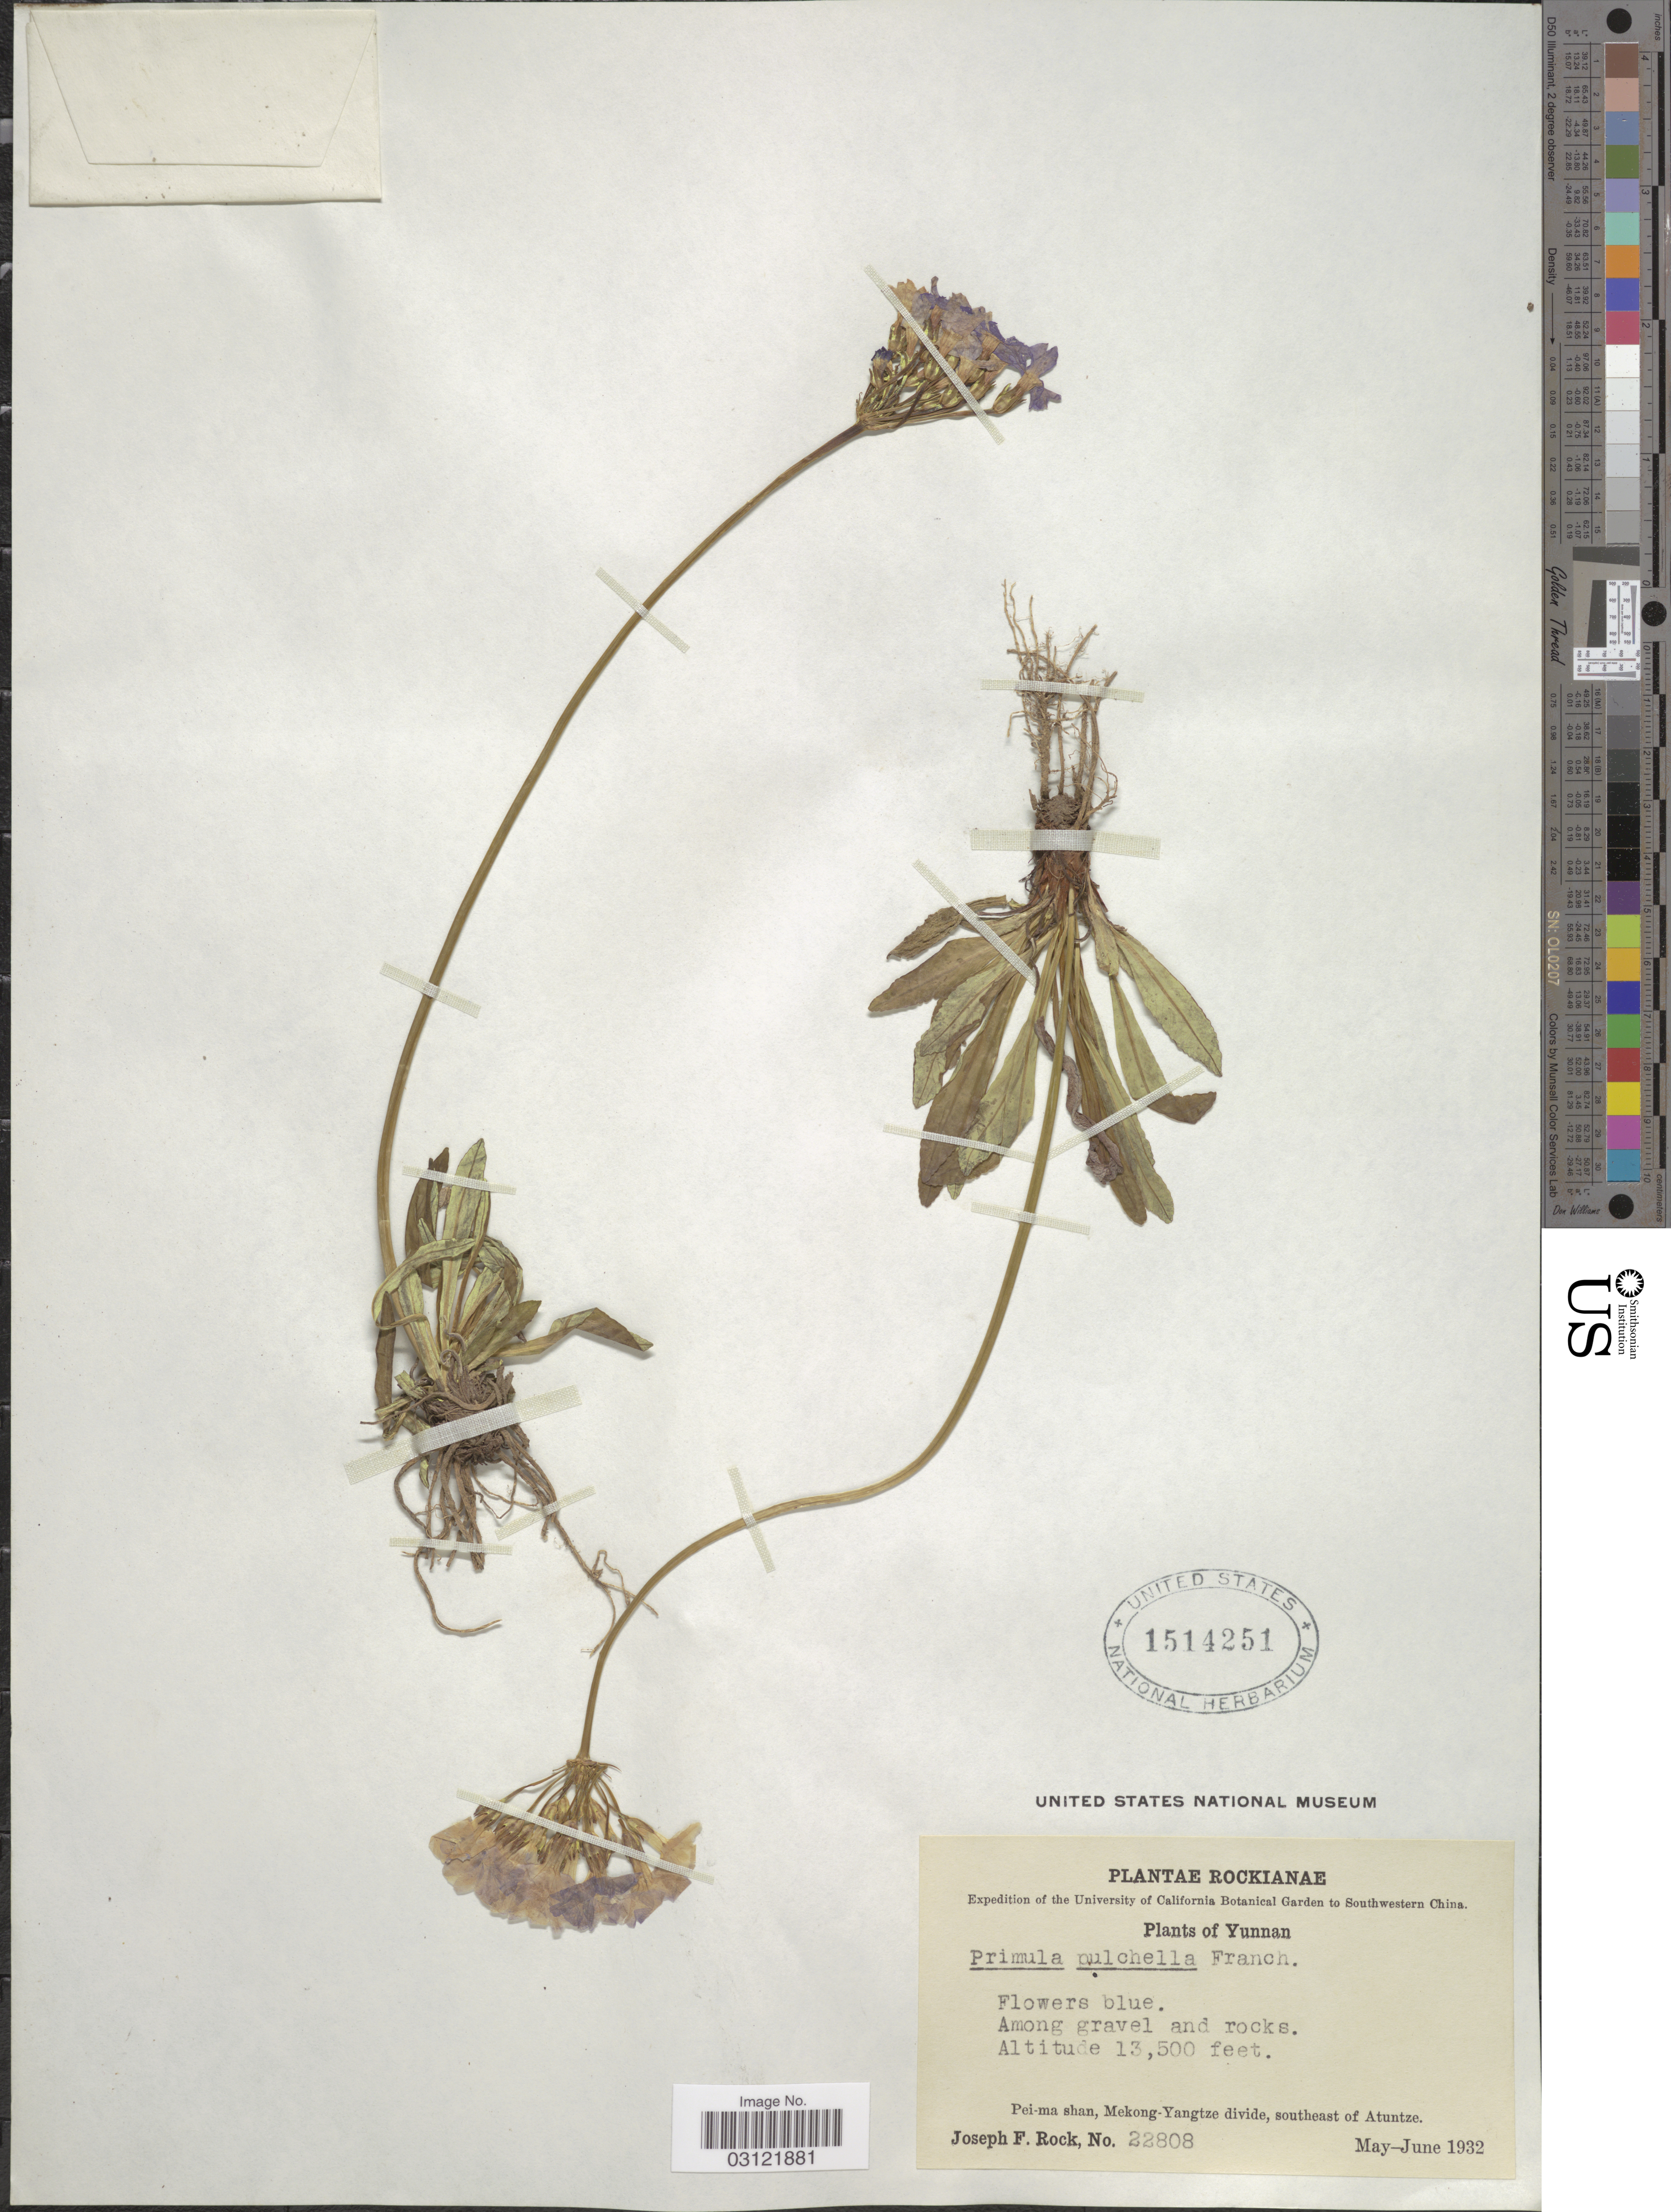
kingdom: Plantae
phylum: Tracheophyta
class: Magnoliopsida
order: Ericales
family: Primulaceae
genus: Primula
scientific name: Primula pulchella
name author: Franch.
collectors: J. F. Rock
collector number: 22808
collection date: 1932-05/1932-06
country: China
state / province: Yunnan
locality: Pei-ma shan, Mekong-Yangtze divide, southeast of Atuntze.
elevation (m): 4115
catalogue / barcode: US 1514251